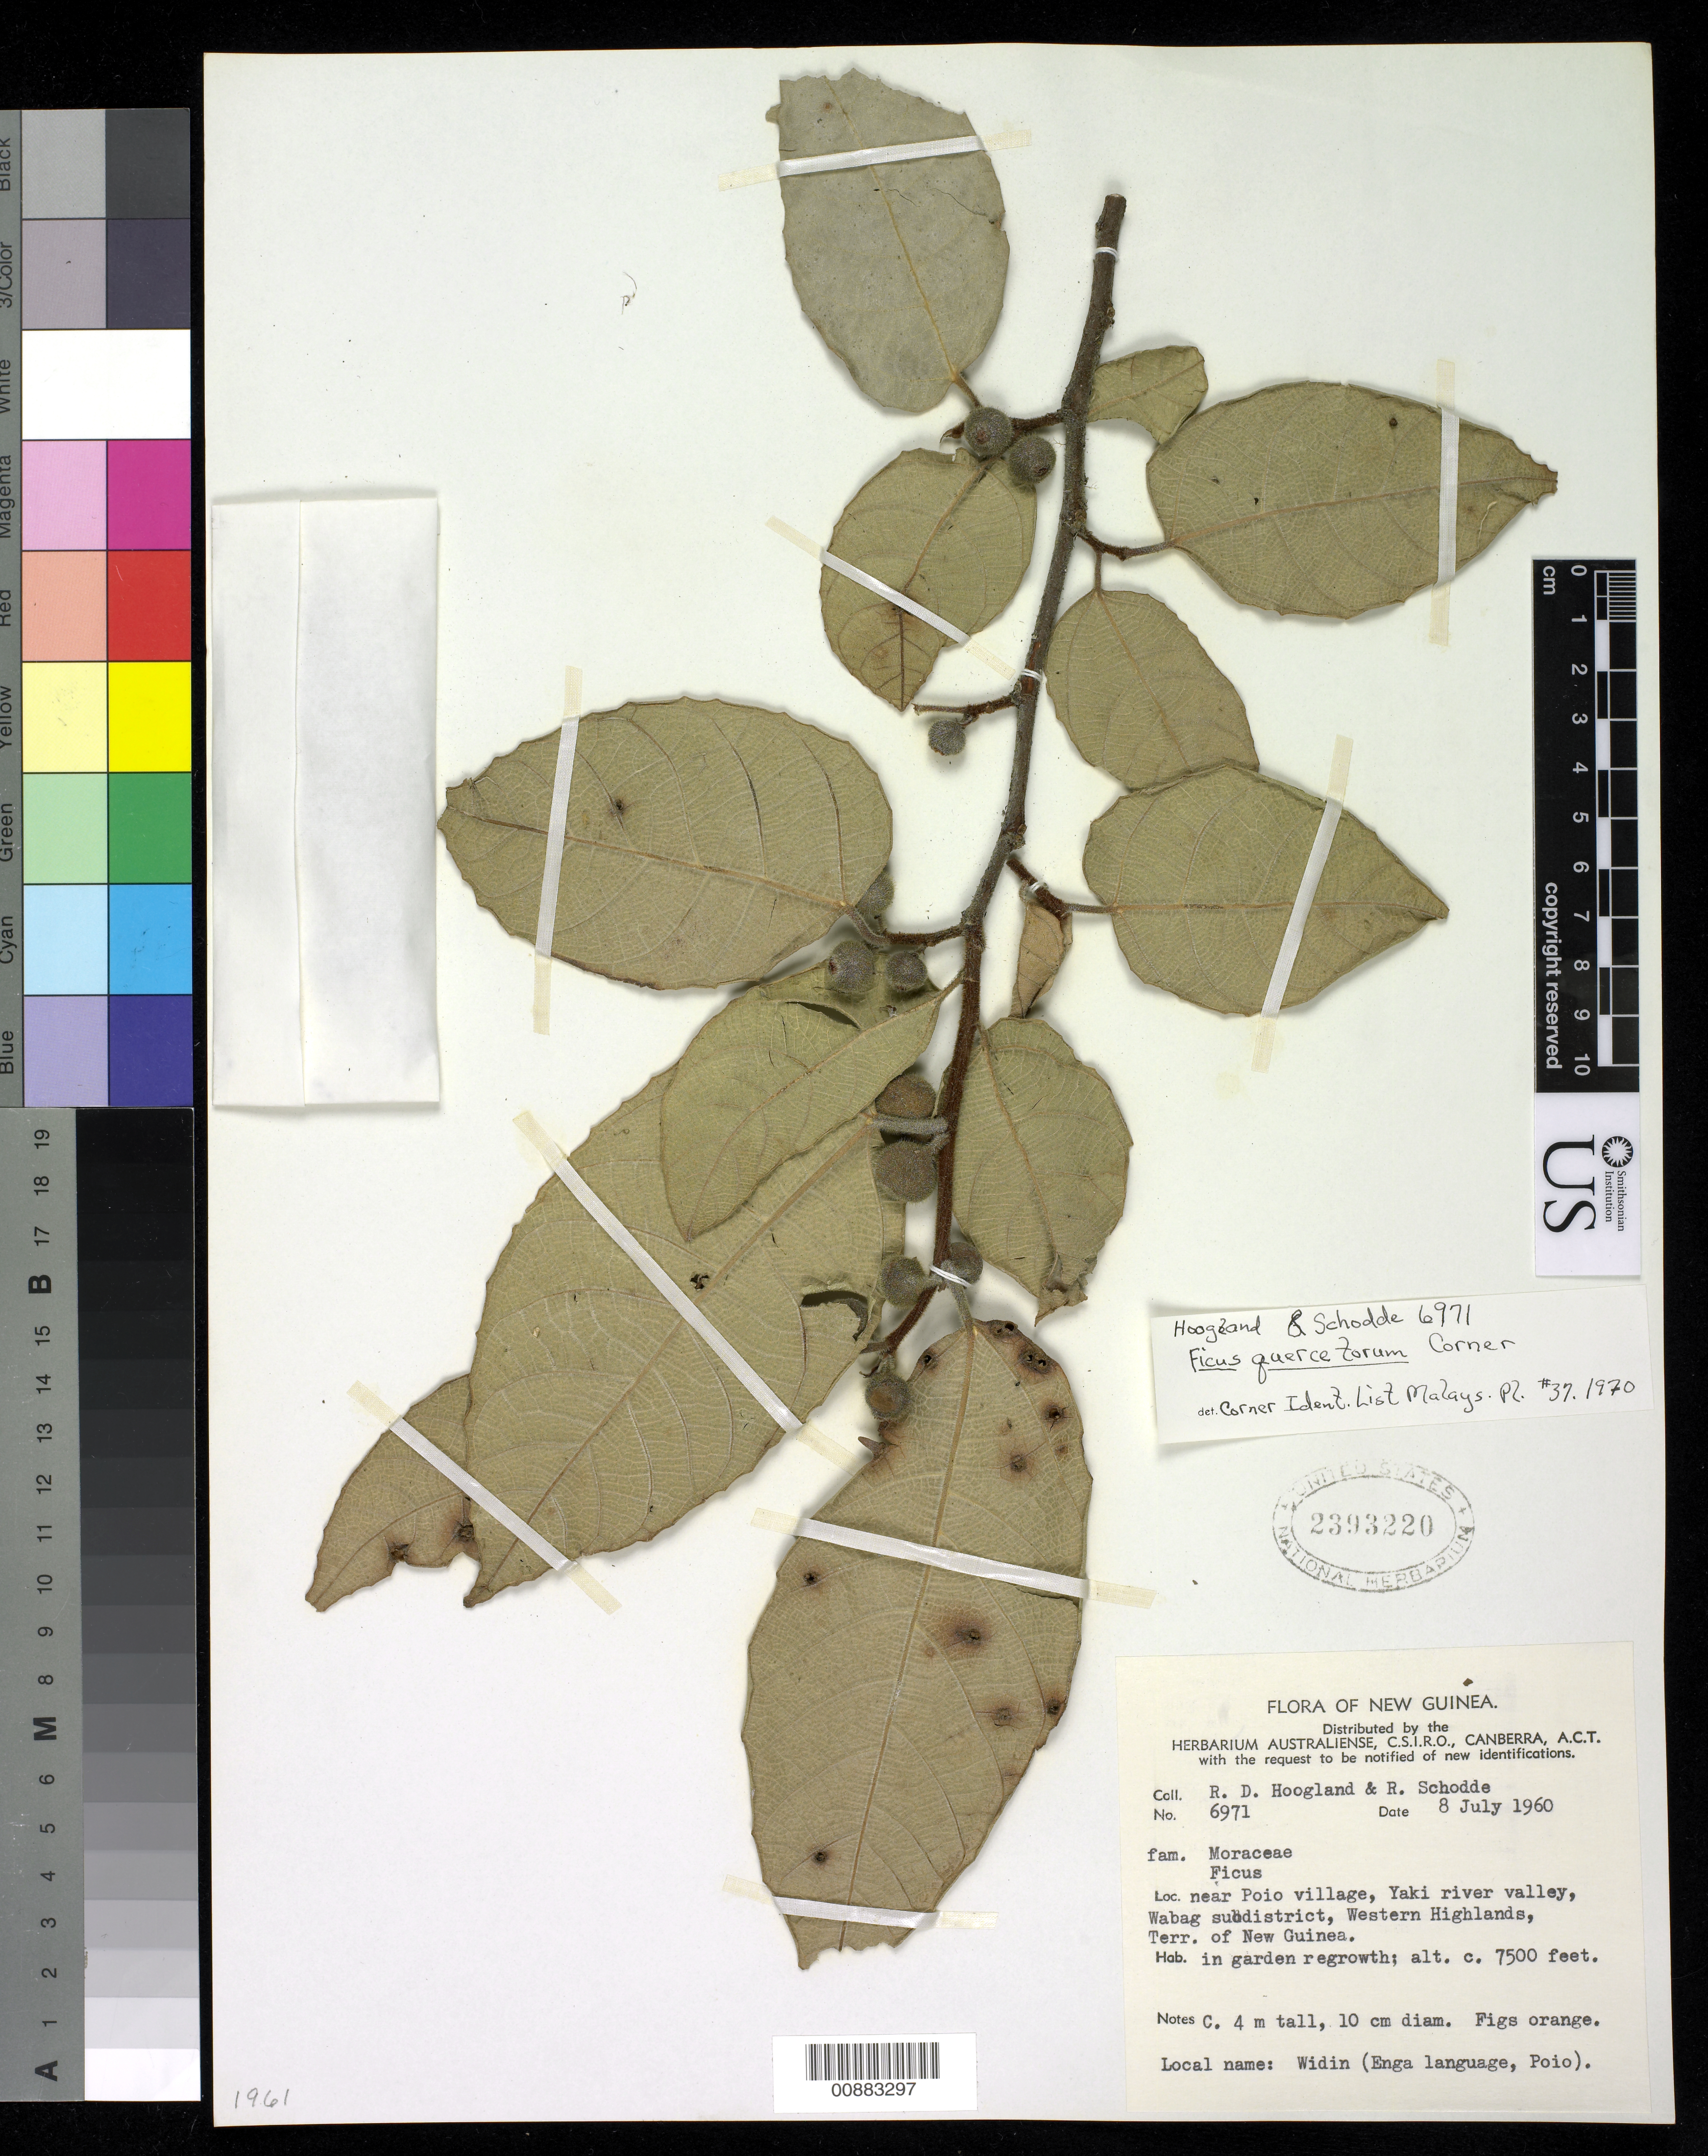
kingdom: Plantae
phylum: Tracheophyta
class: Magnoliopsida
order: Rosales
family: Moraceae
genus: Ficus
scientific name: Ficus quercetorum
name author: Corner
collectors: R. D. Hoogland & R. Schodde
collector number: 6971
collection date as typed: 08 Jul 1960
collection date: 1960-07-08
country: Papua New Guinea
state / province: Enga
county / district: Wabag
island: New Guinea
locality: Near Poio village, Yaki River valley, Wabag subdistrict.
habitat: In garden regrowth.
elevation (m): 2286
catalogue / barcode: US 2393220